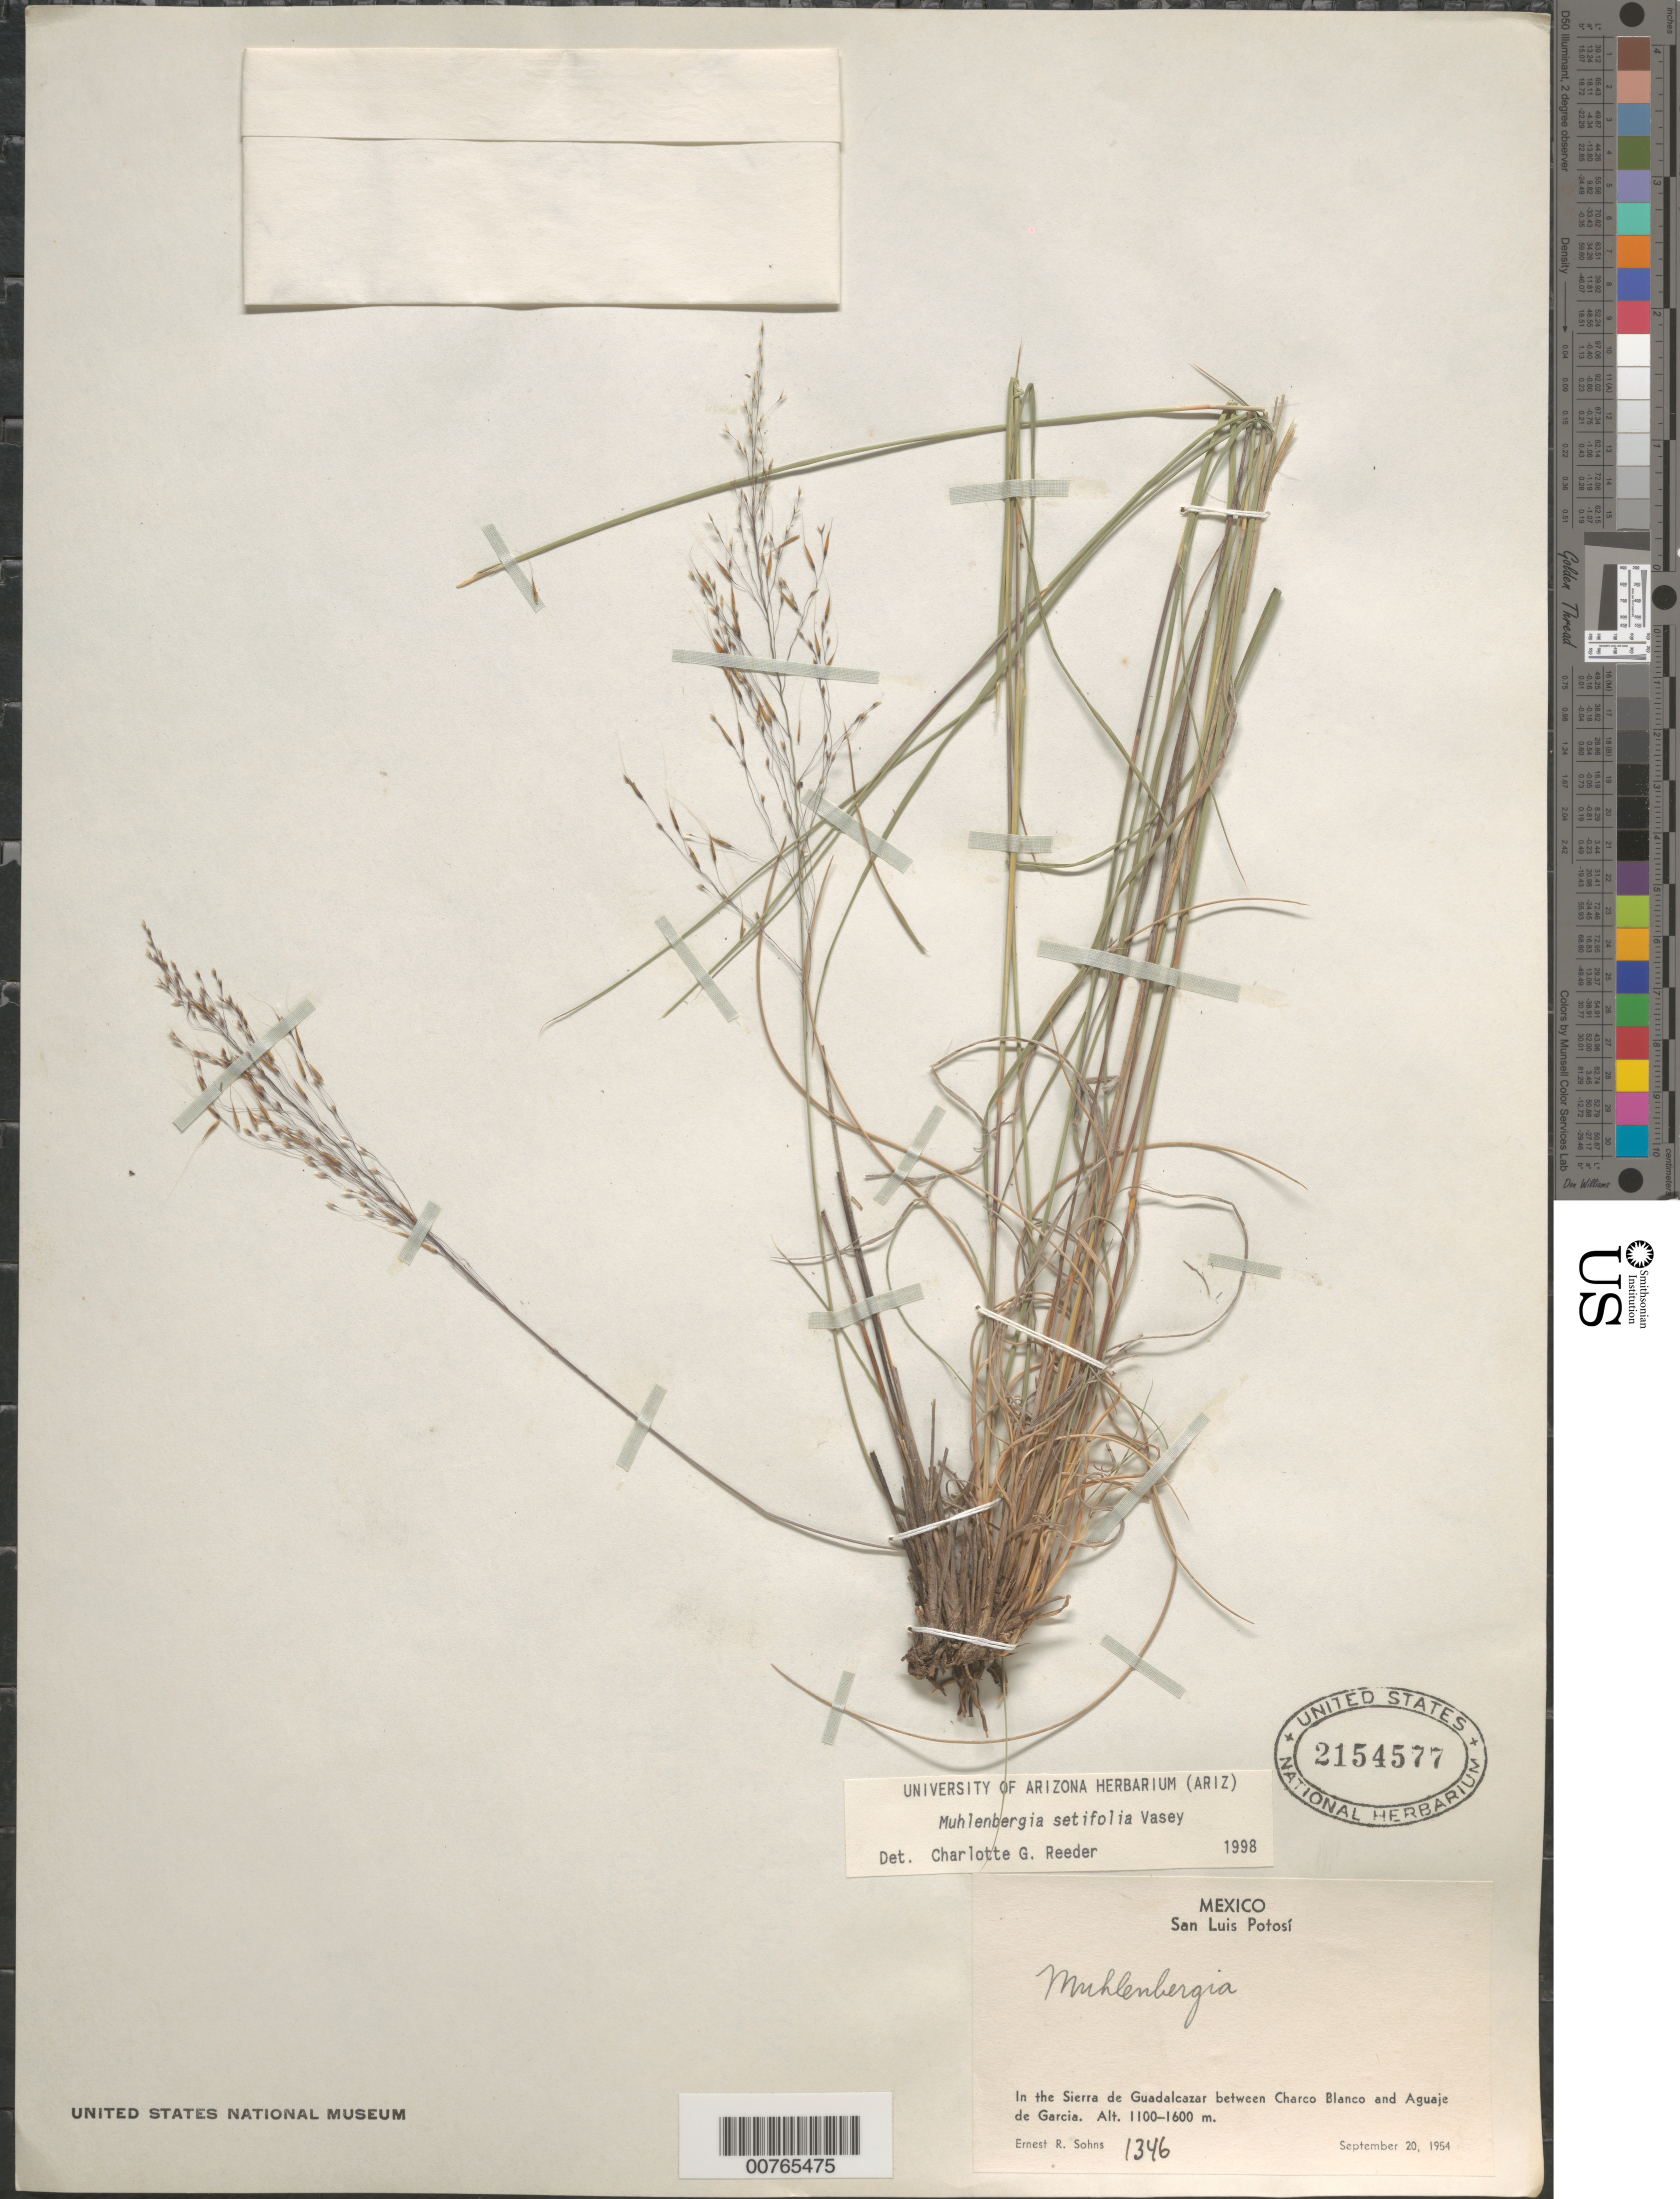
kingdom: Plantae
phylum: Tracheophyta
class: Liliopsida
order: Poales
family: Poaceae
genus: Muhlenbergia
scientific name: Muhlenbergia setifolia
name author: Vasey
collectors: E. R. Sohns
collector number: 1346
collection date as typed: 20 Sep 1954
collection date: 1954-09-20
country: Mexico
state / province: San Luis Potosí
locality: In the Sierra de Guadalcazar between Carco Blanco and Aguaje de Garcia.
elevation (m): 1100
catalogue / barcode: US 2154577